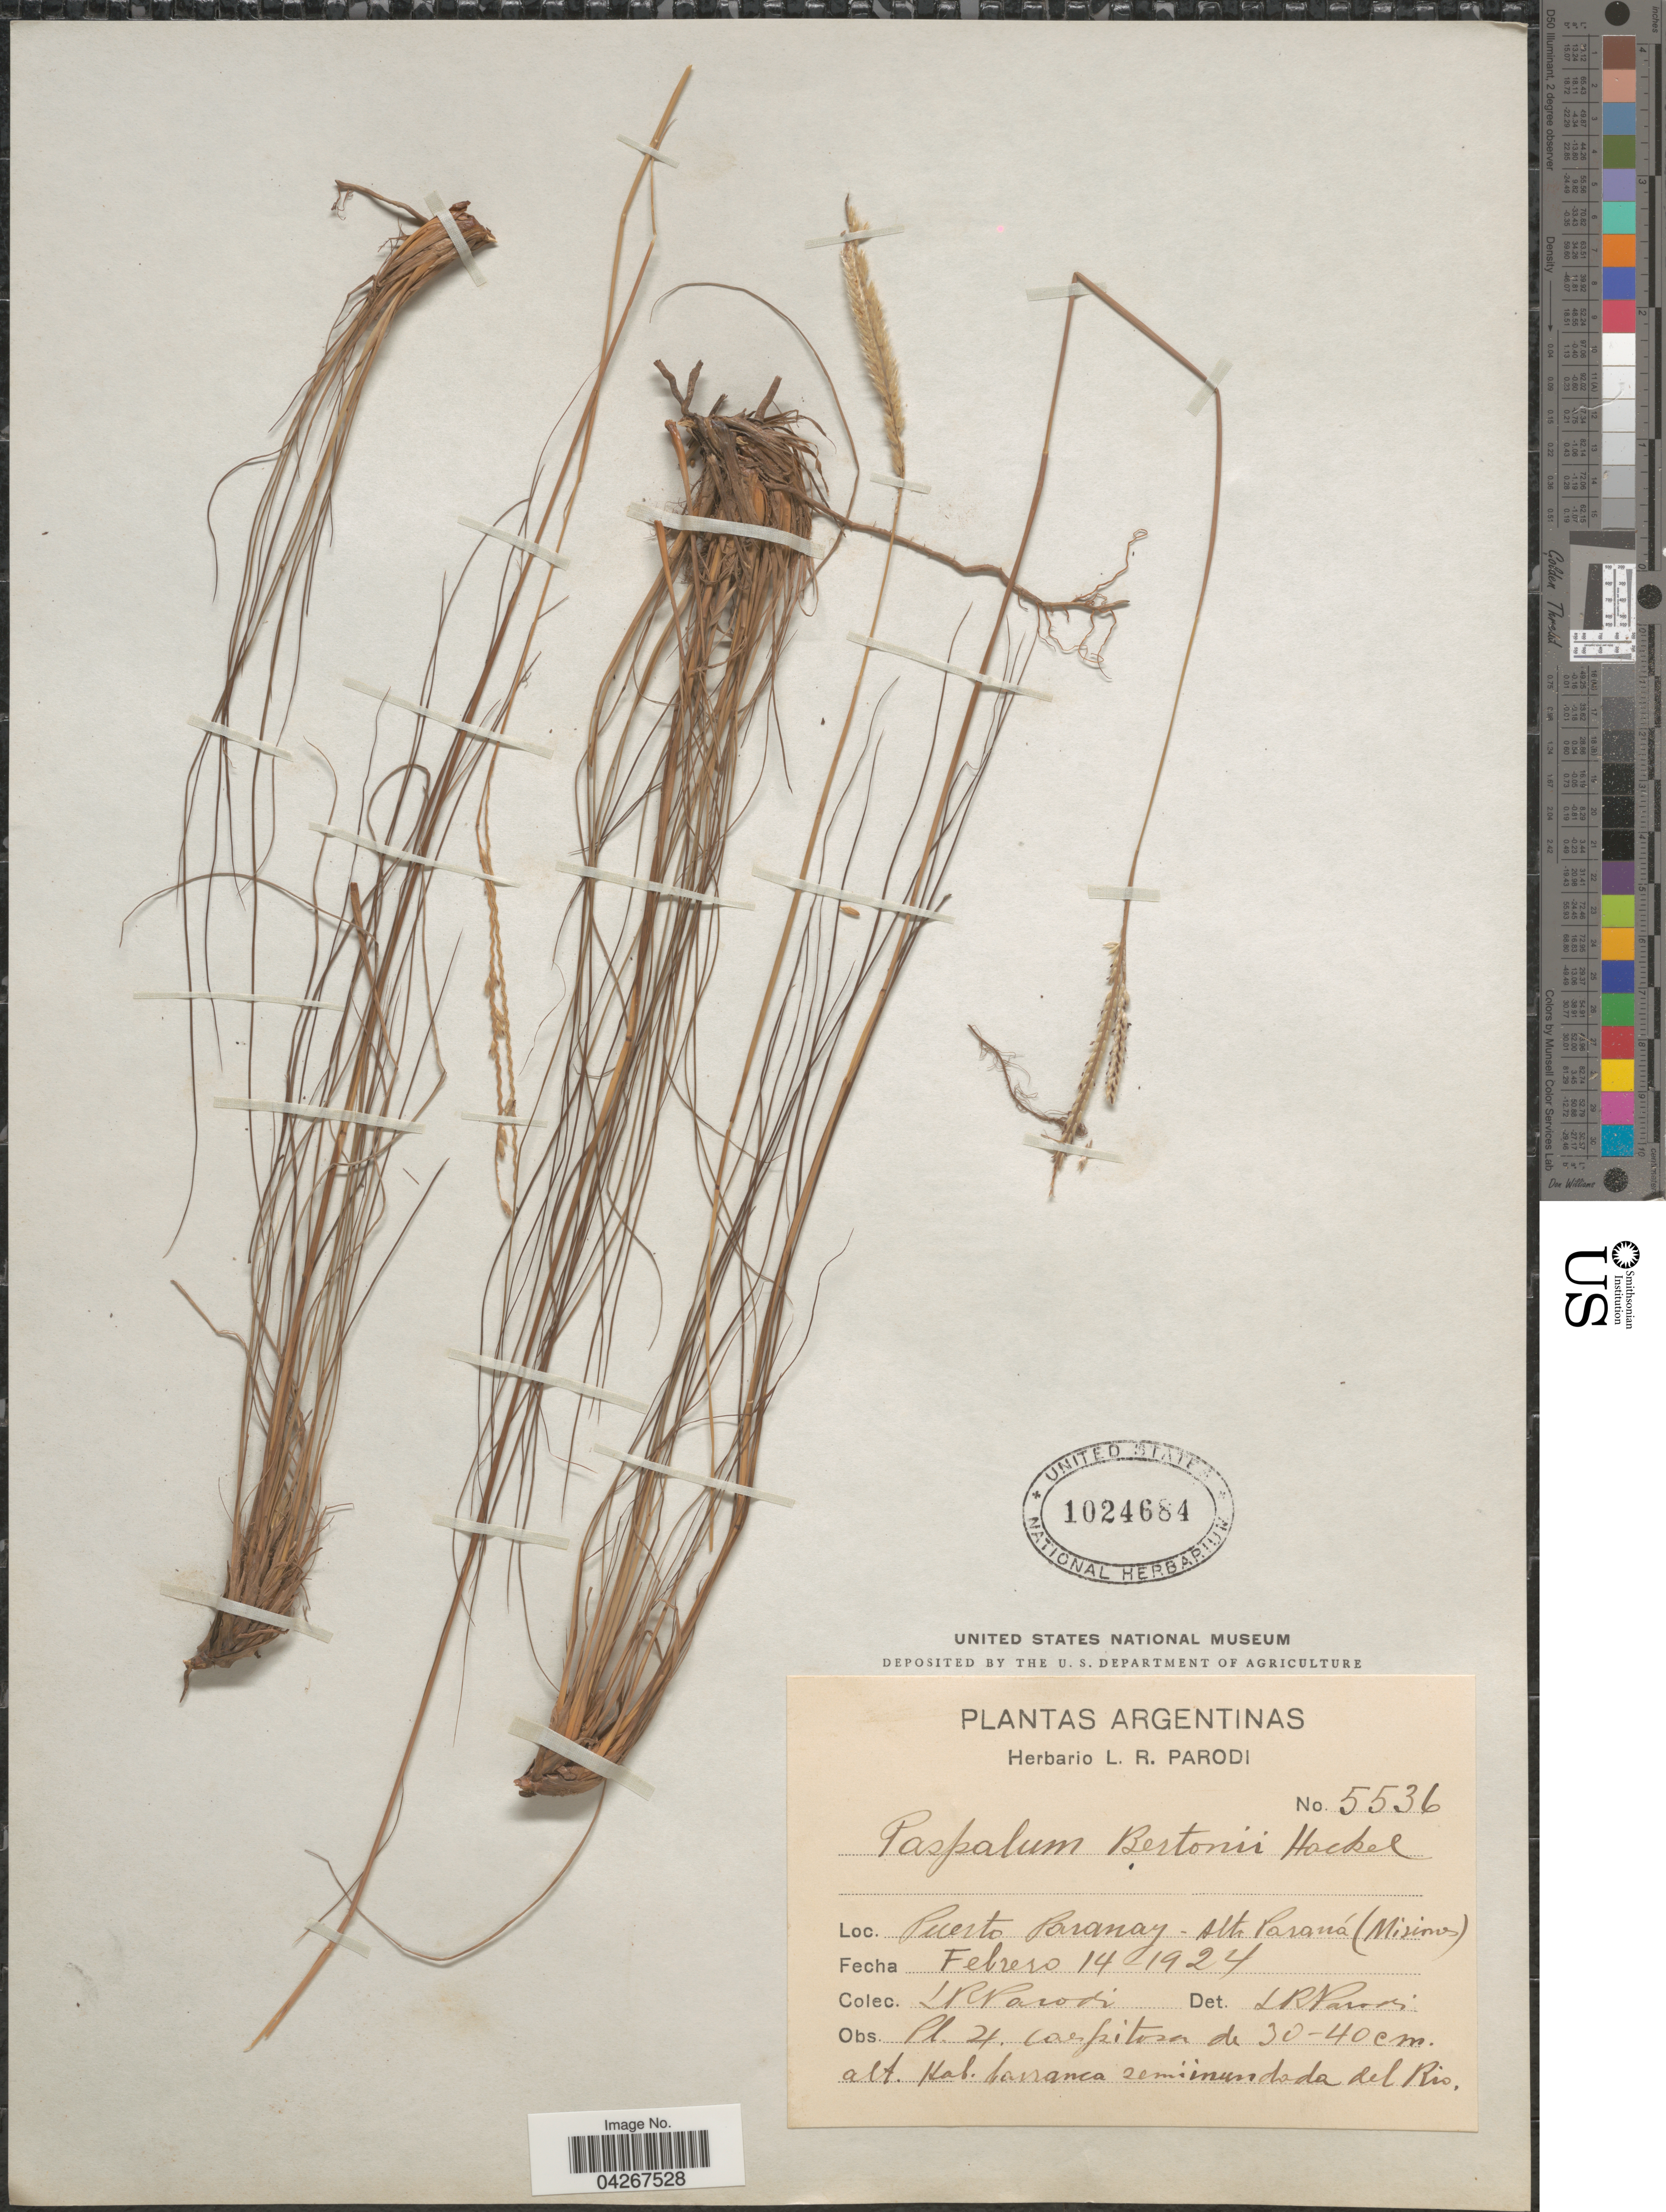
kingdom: Plantae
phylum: Tracheophyta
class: Liliopsida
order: Poales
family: Poaceae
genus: Paspalum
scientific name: Paspalum bertonii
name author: Hack.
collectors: L. R. Parodi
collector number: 5536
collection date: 1924-02-14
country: Argentina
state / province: Misiones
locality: Puerto Paraguay-Alto Paraná.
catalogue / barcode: US 1024684